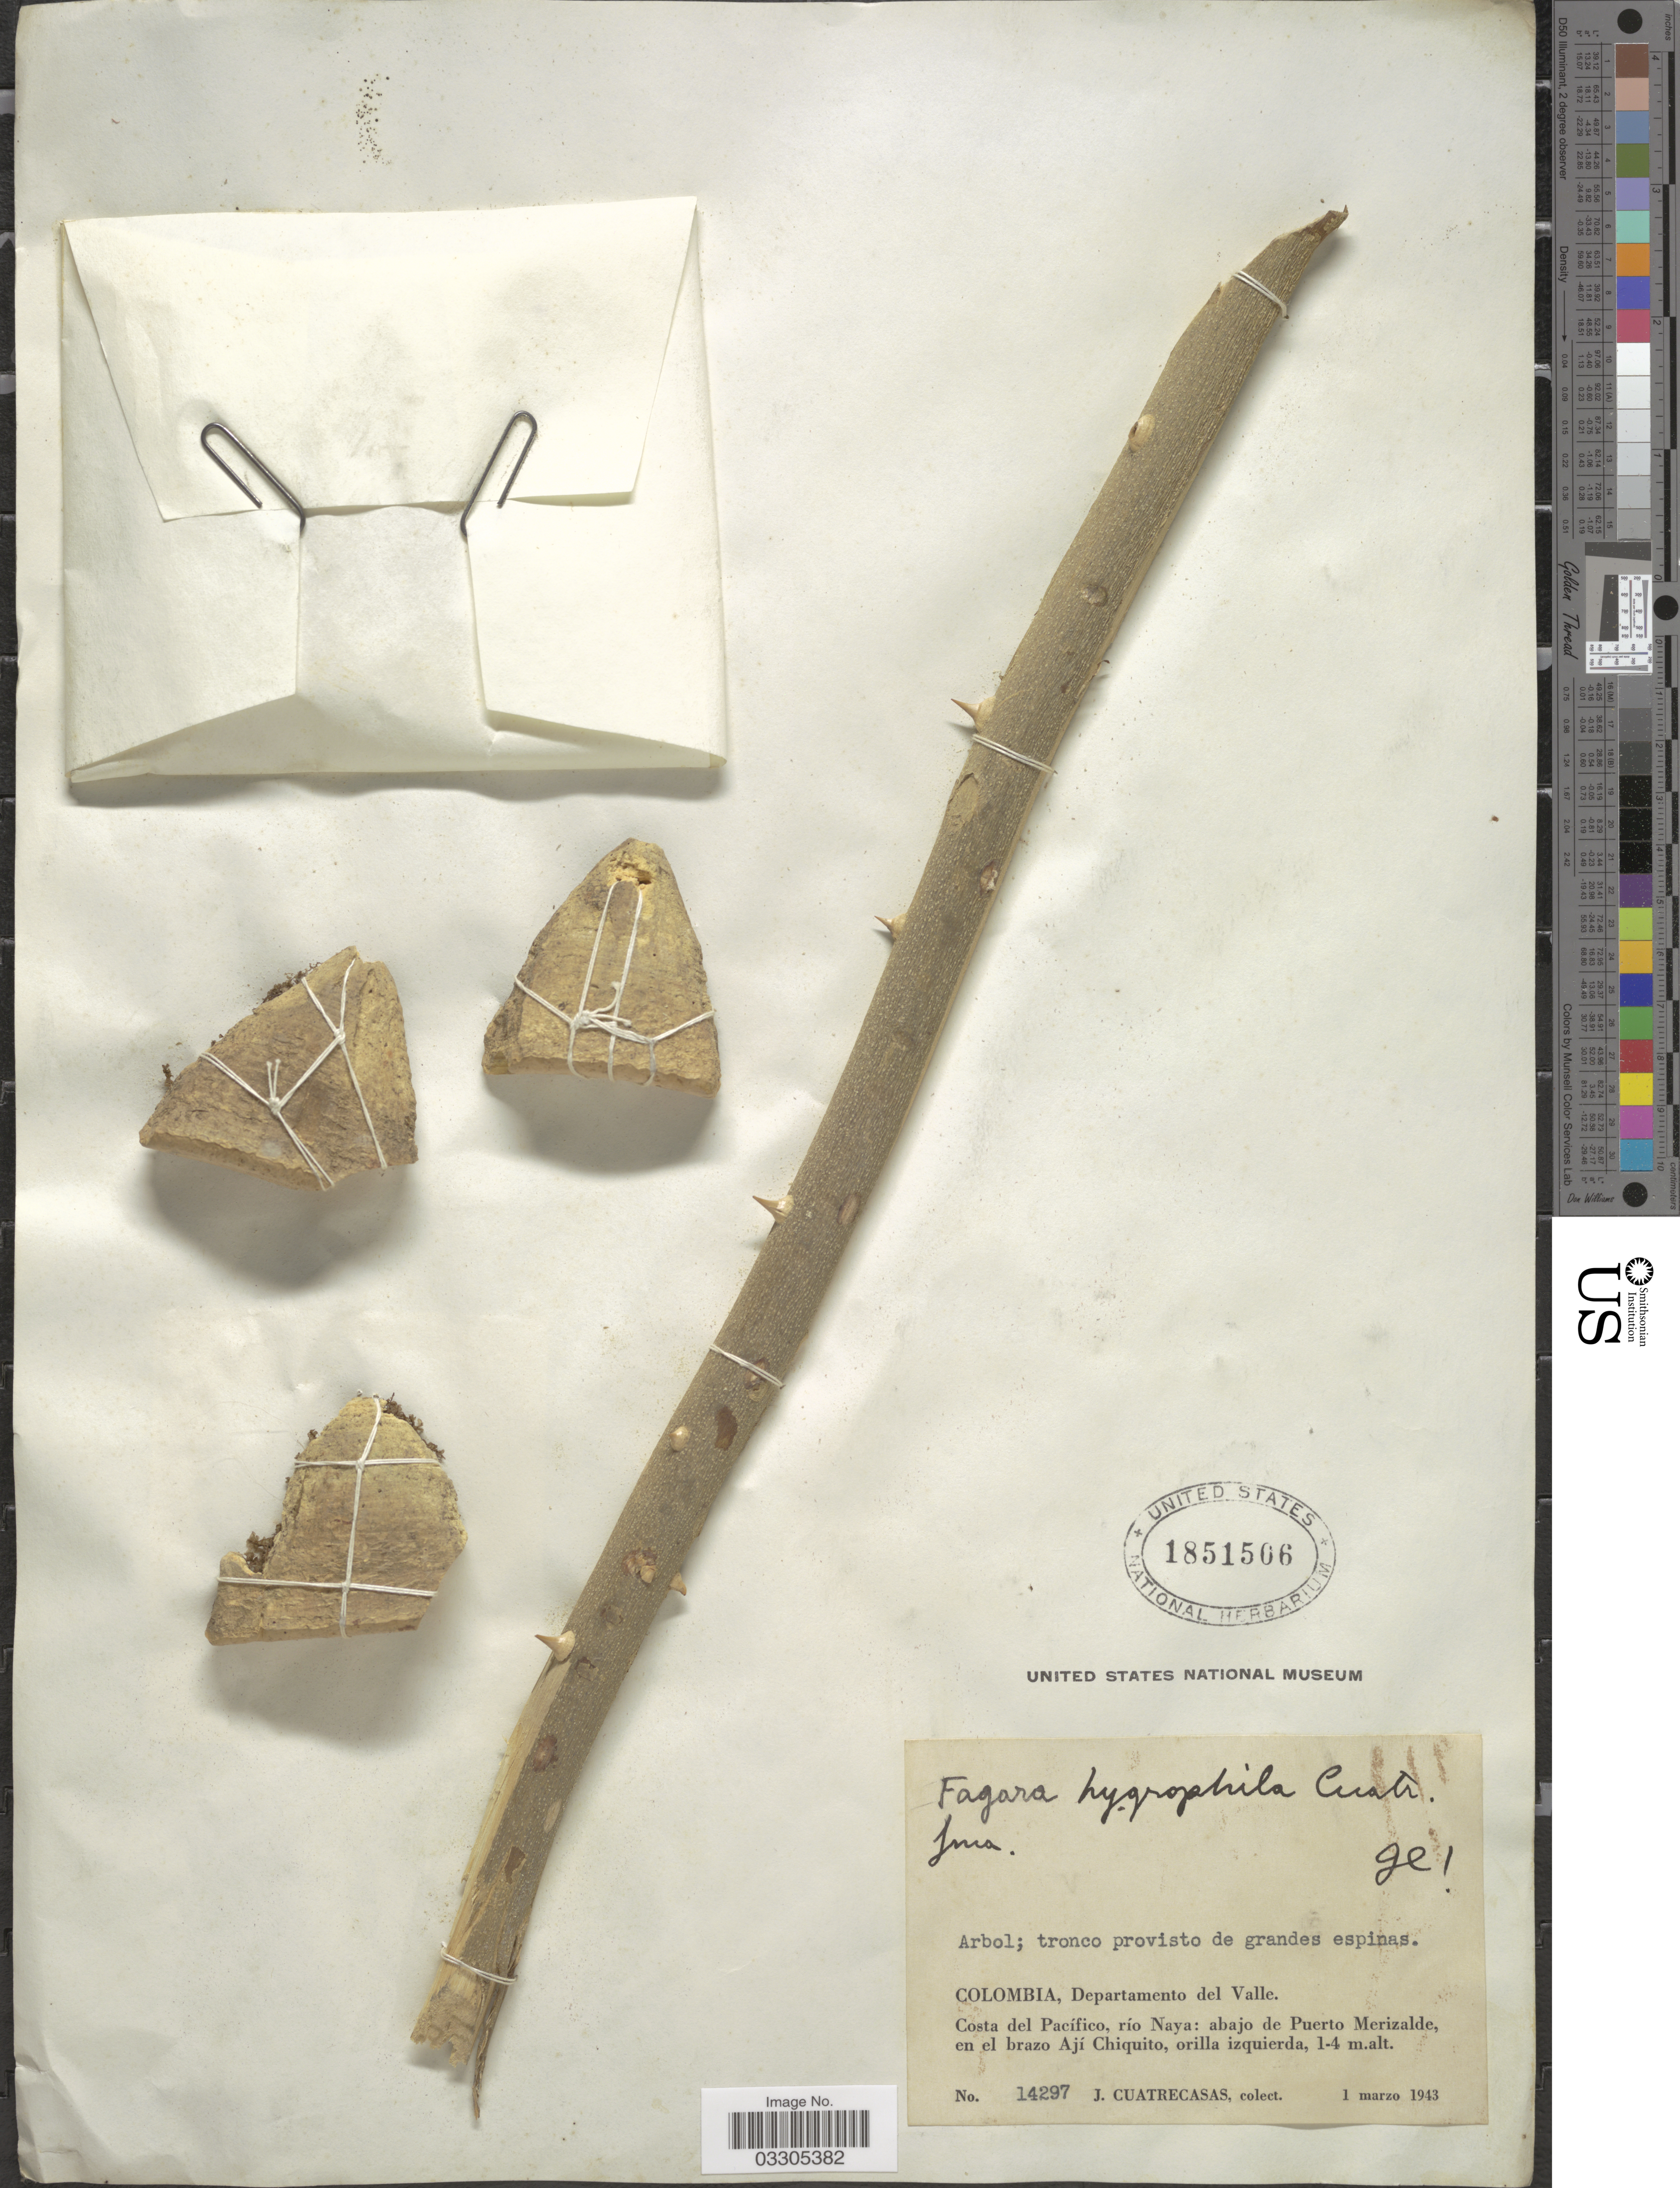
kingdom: Plantae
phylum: Tracheophyta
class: Magnoliopsida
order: Sapindales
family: Rutaceae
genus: Zanthoxylum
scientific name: Zanthoxylum hygrophilum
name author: (Cuatrec.) P.G. Waterman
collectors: J. Cuatrecasas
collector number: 14297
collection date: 1943-03-01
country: Colombia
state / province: Valle del Cauca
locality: Departamento del Valle. Costa del Pacífico, río Naya: abajo de Puerto Merizalde, en el brazo Ají Chiquito, orilla izquierda.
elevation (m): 1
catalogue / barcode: US 1851506